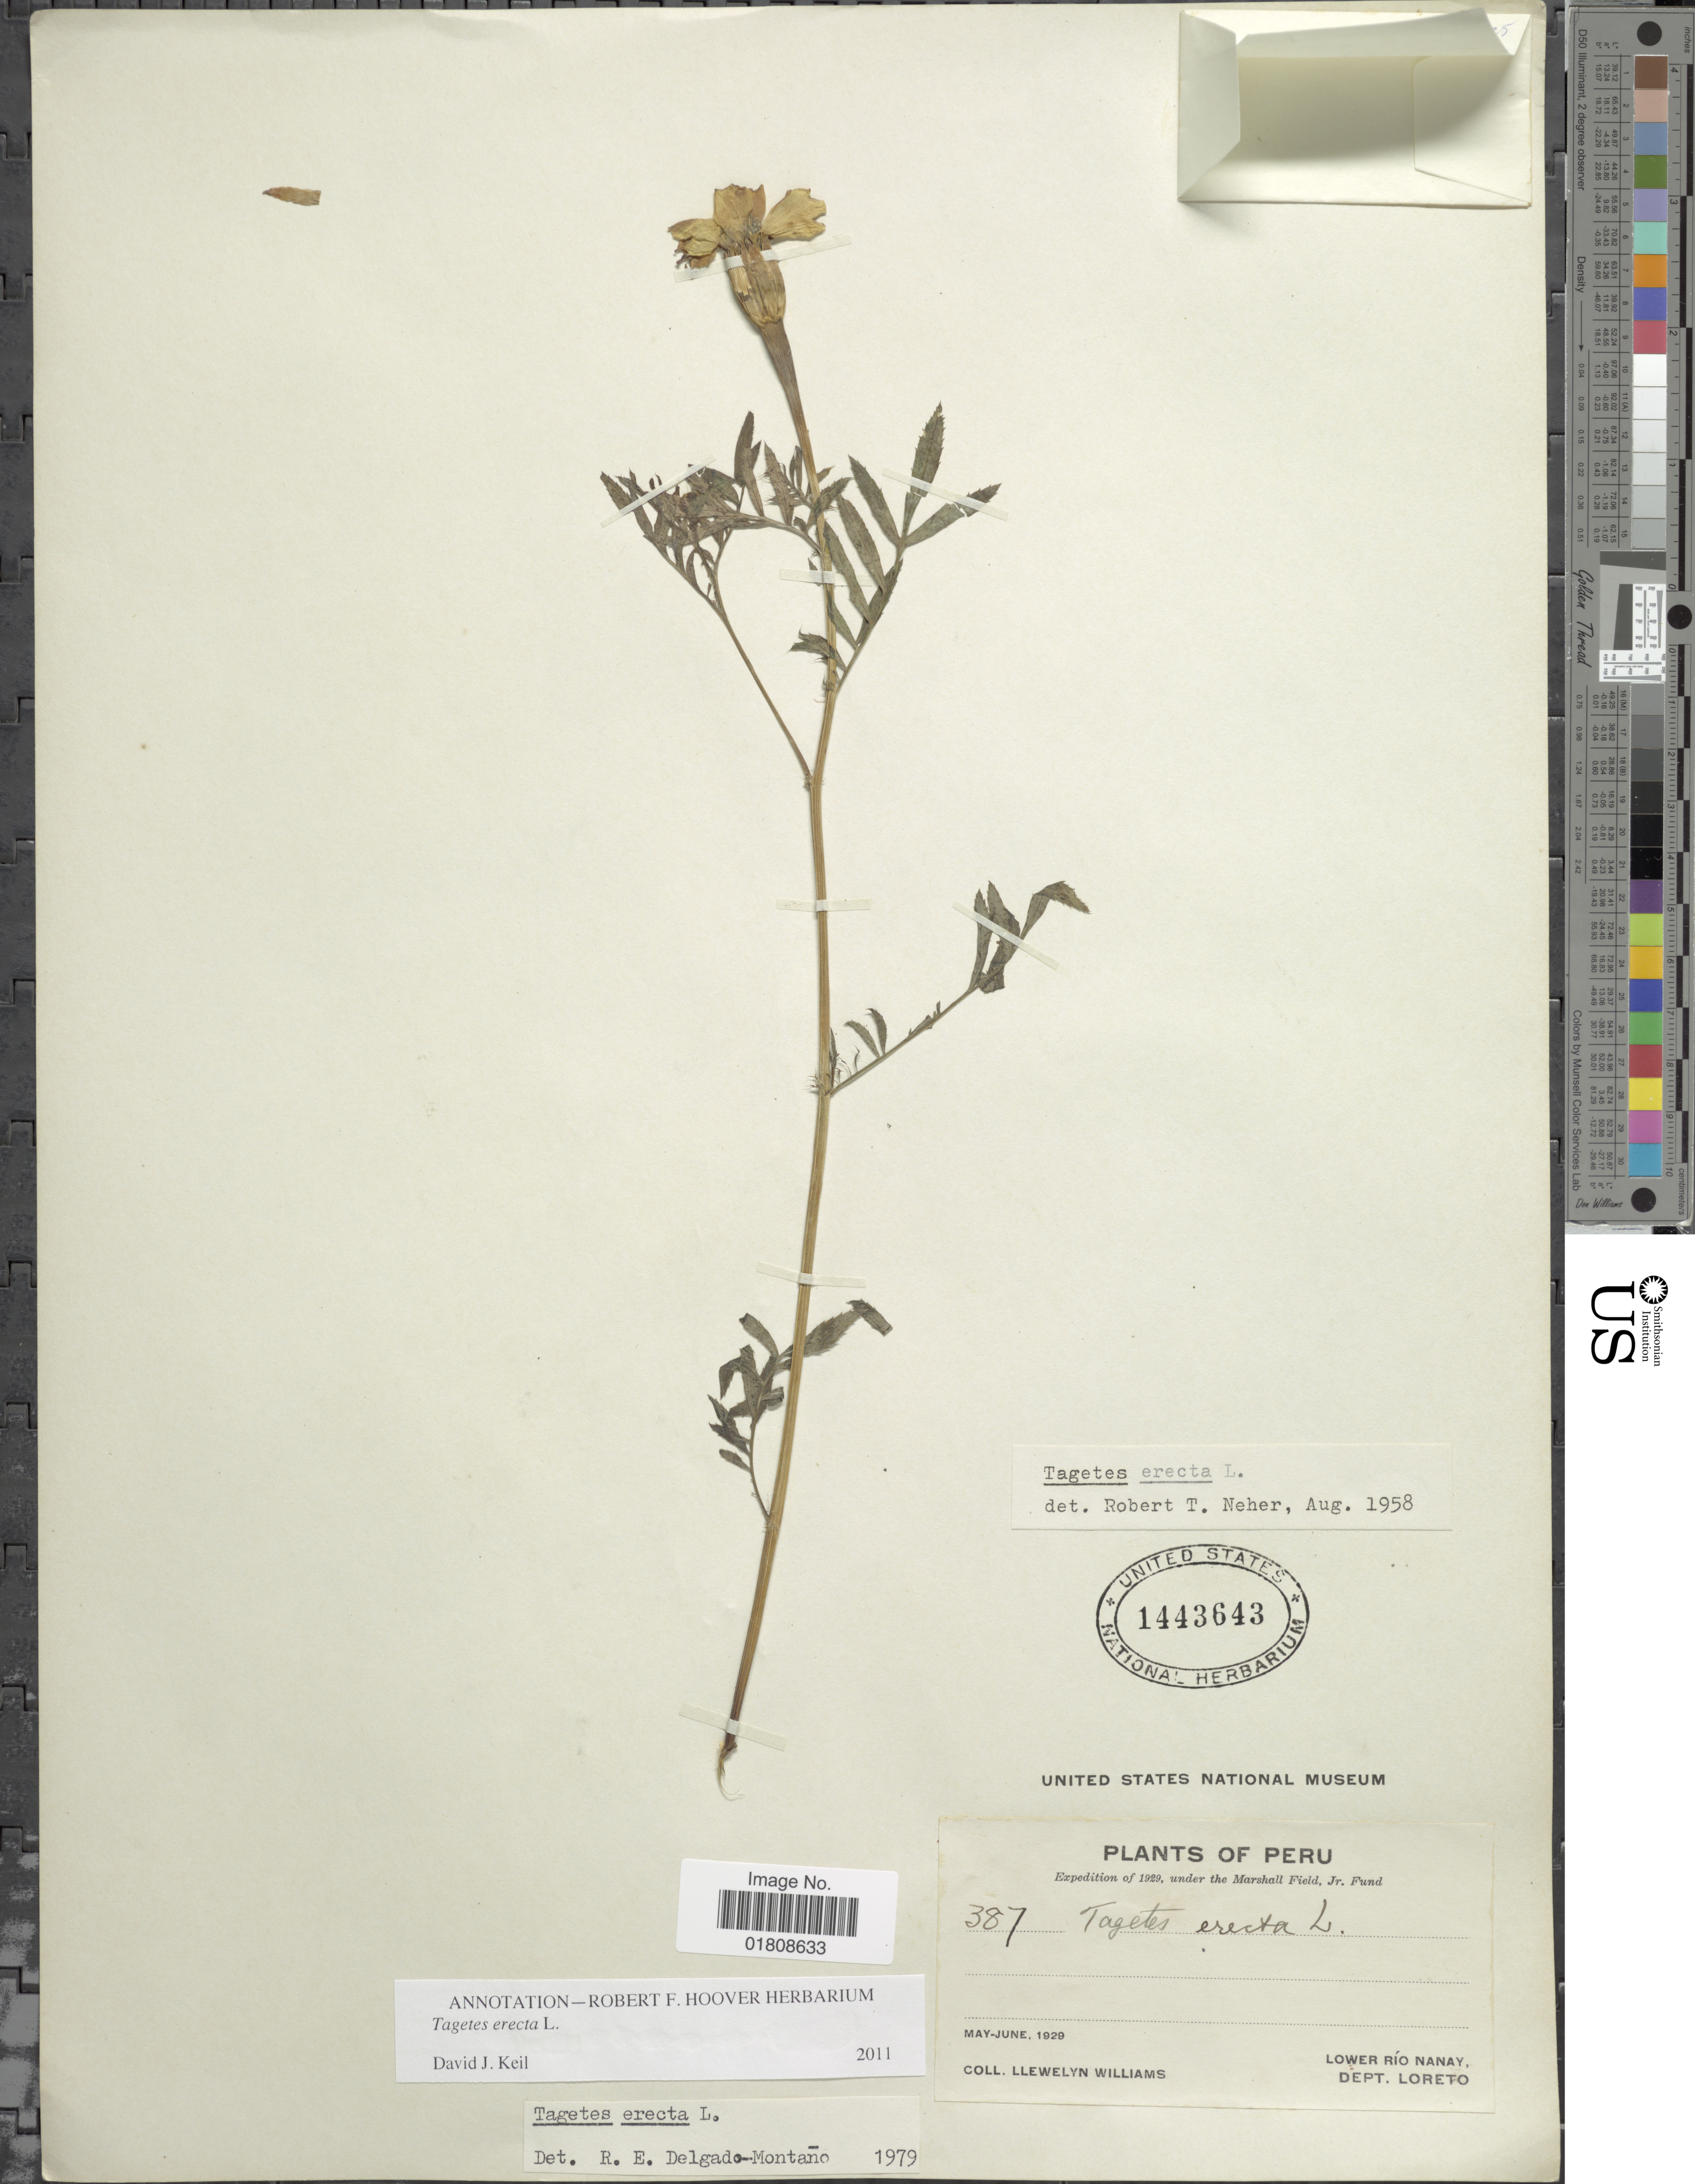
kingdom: Plantae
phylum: Tracheophyta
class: Magnoliopsida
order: Asterales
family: Asteraceae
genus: Tagetes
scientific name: Tagetes erecta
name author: L.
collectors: Ll. Williams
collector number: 387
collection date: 1929-05/1929-06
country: Peru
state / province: Loreto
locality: Lower Rio Nanay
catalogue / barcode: US 1443643